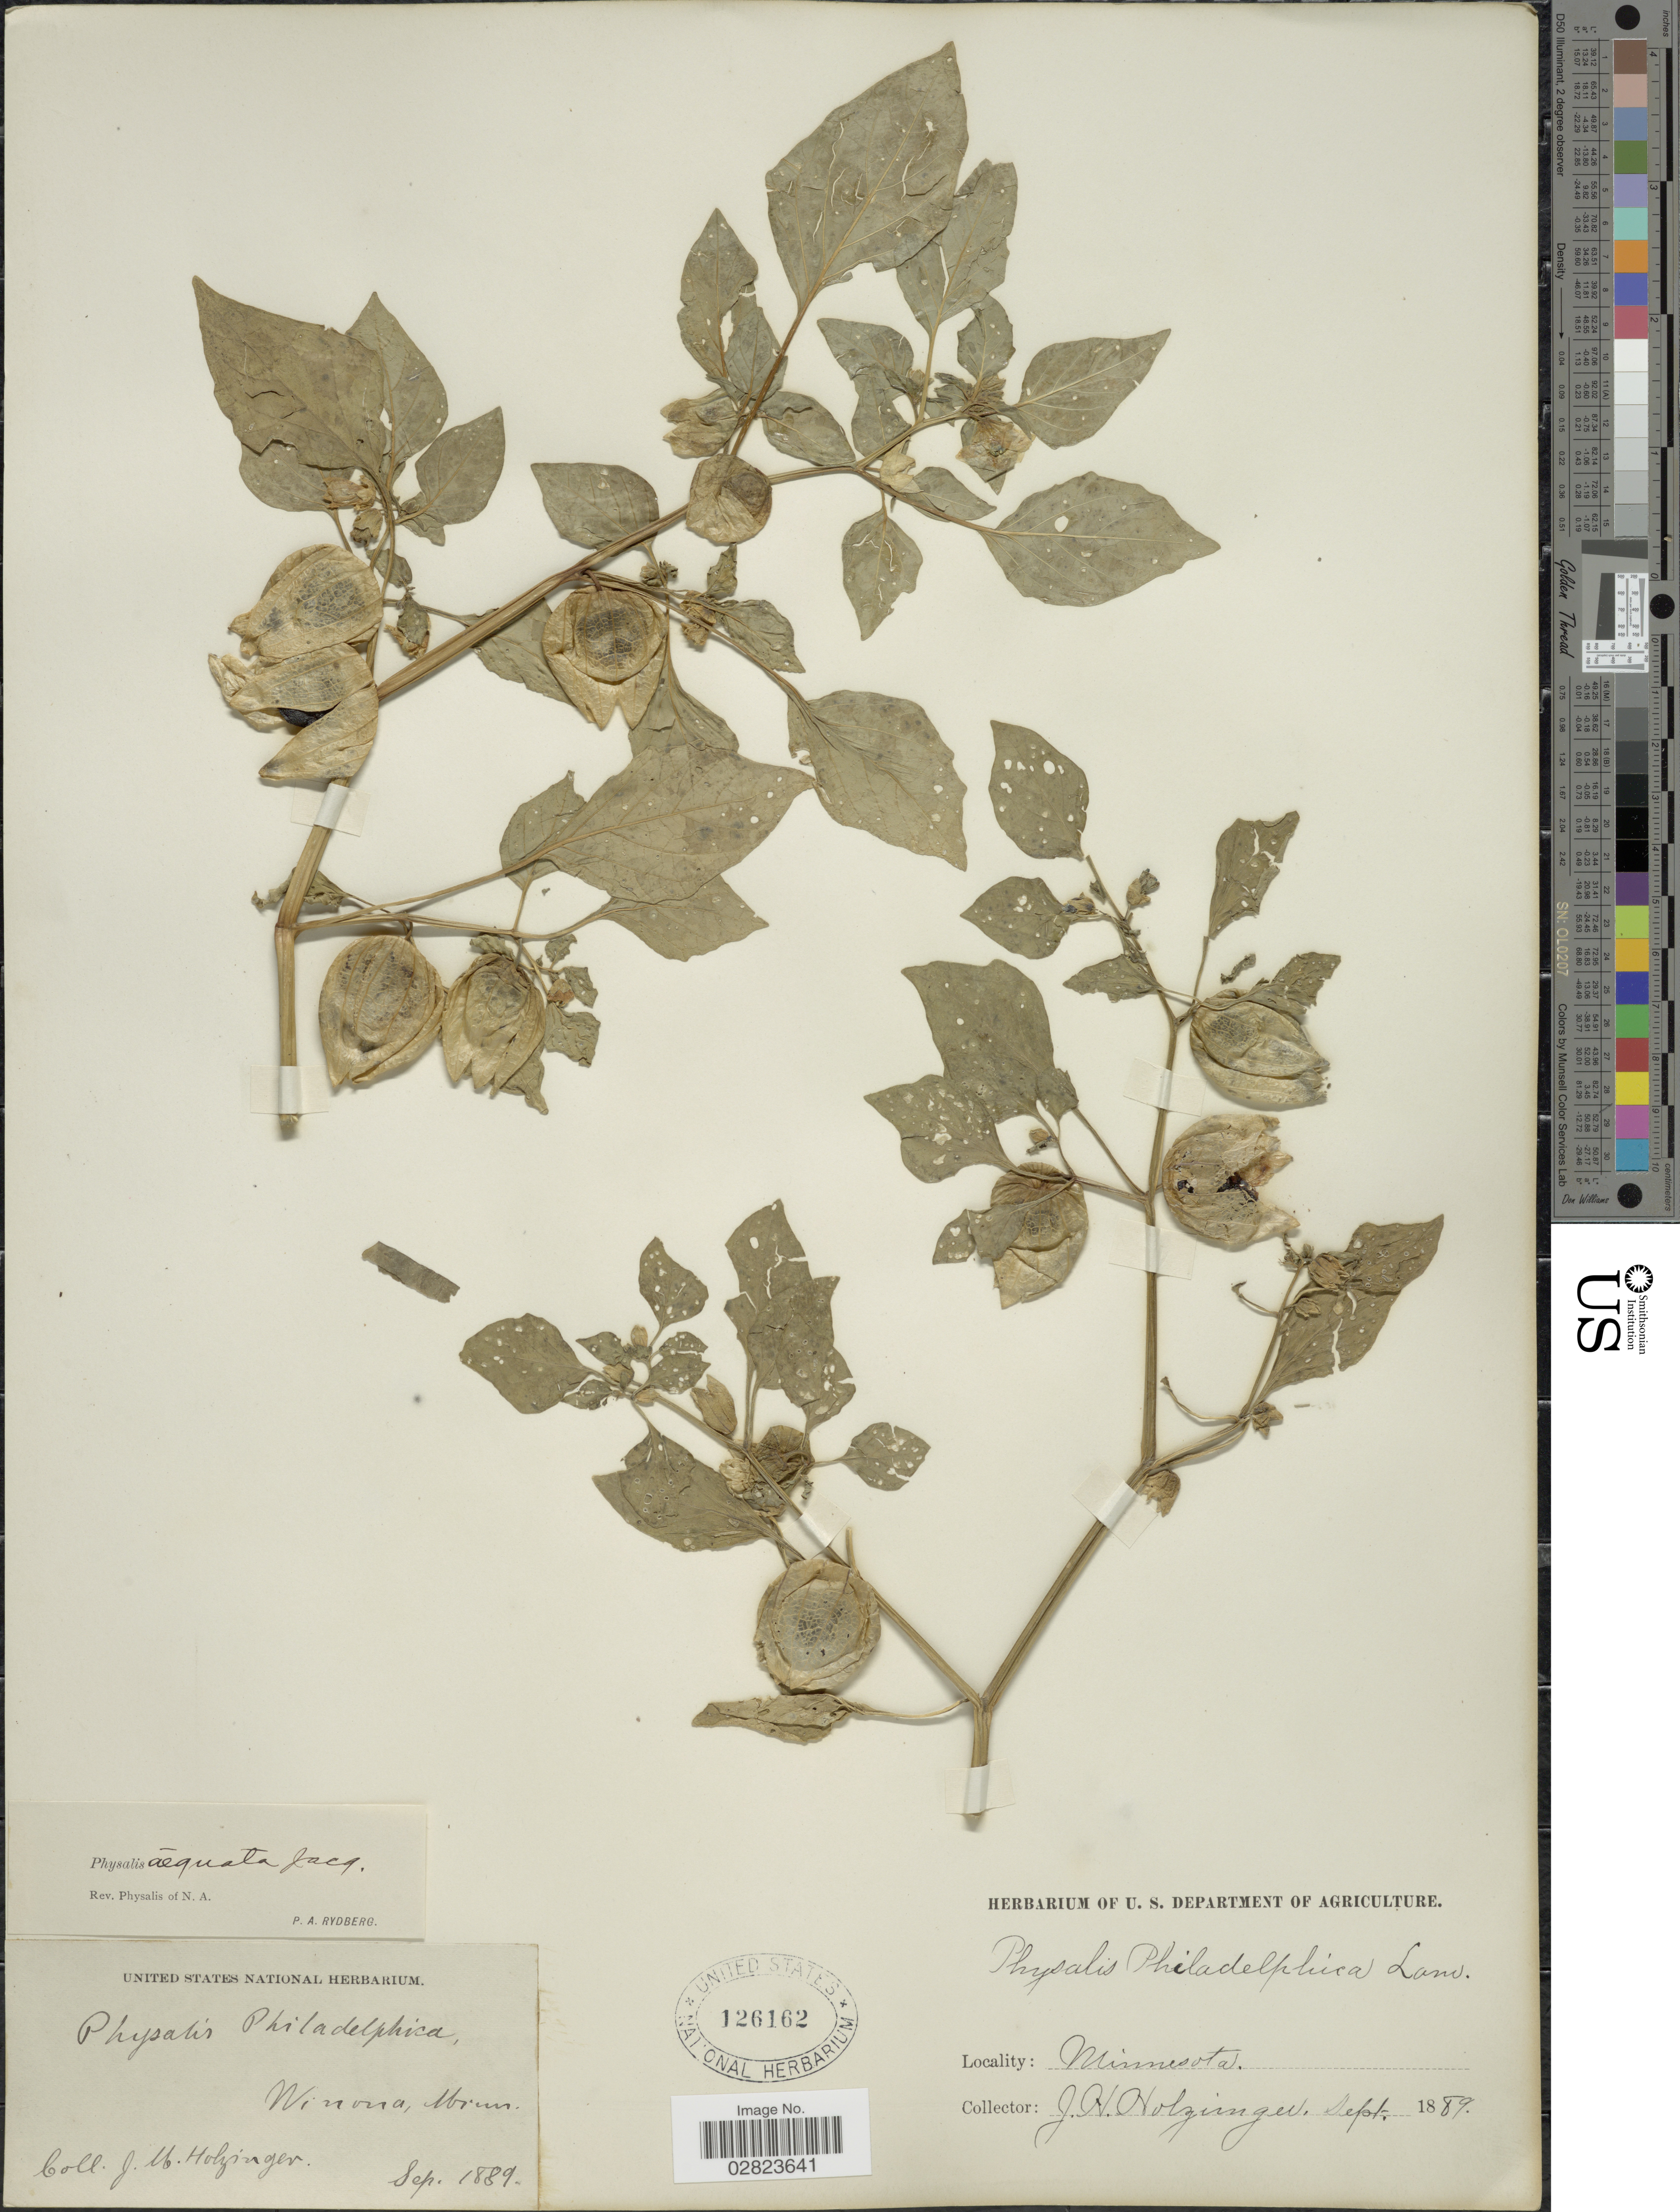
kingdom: Plantae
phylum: Tracheophyta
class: Magnoliopsida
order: Solanales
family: Solanaceae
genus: Physalis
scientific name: Physalis ixocarpa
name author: Brot. ex Hornem.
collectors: J. M. Holzinger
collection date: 1889-09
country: United States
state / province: Minnesota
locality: Winona.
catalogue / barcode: US 126162